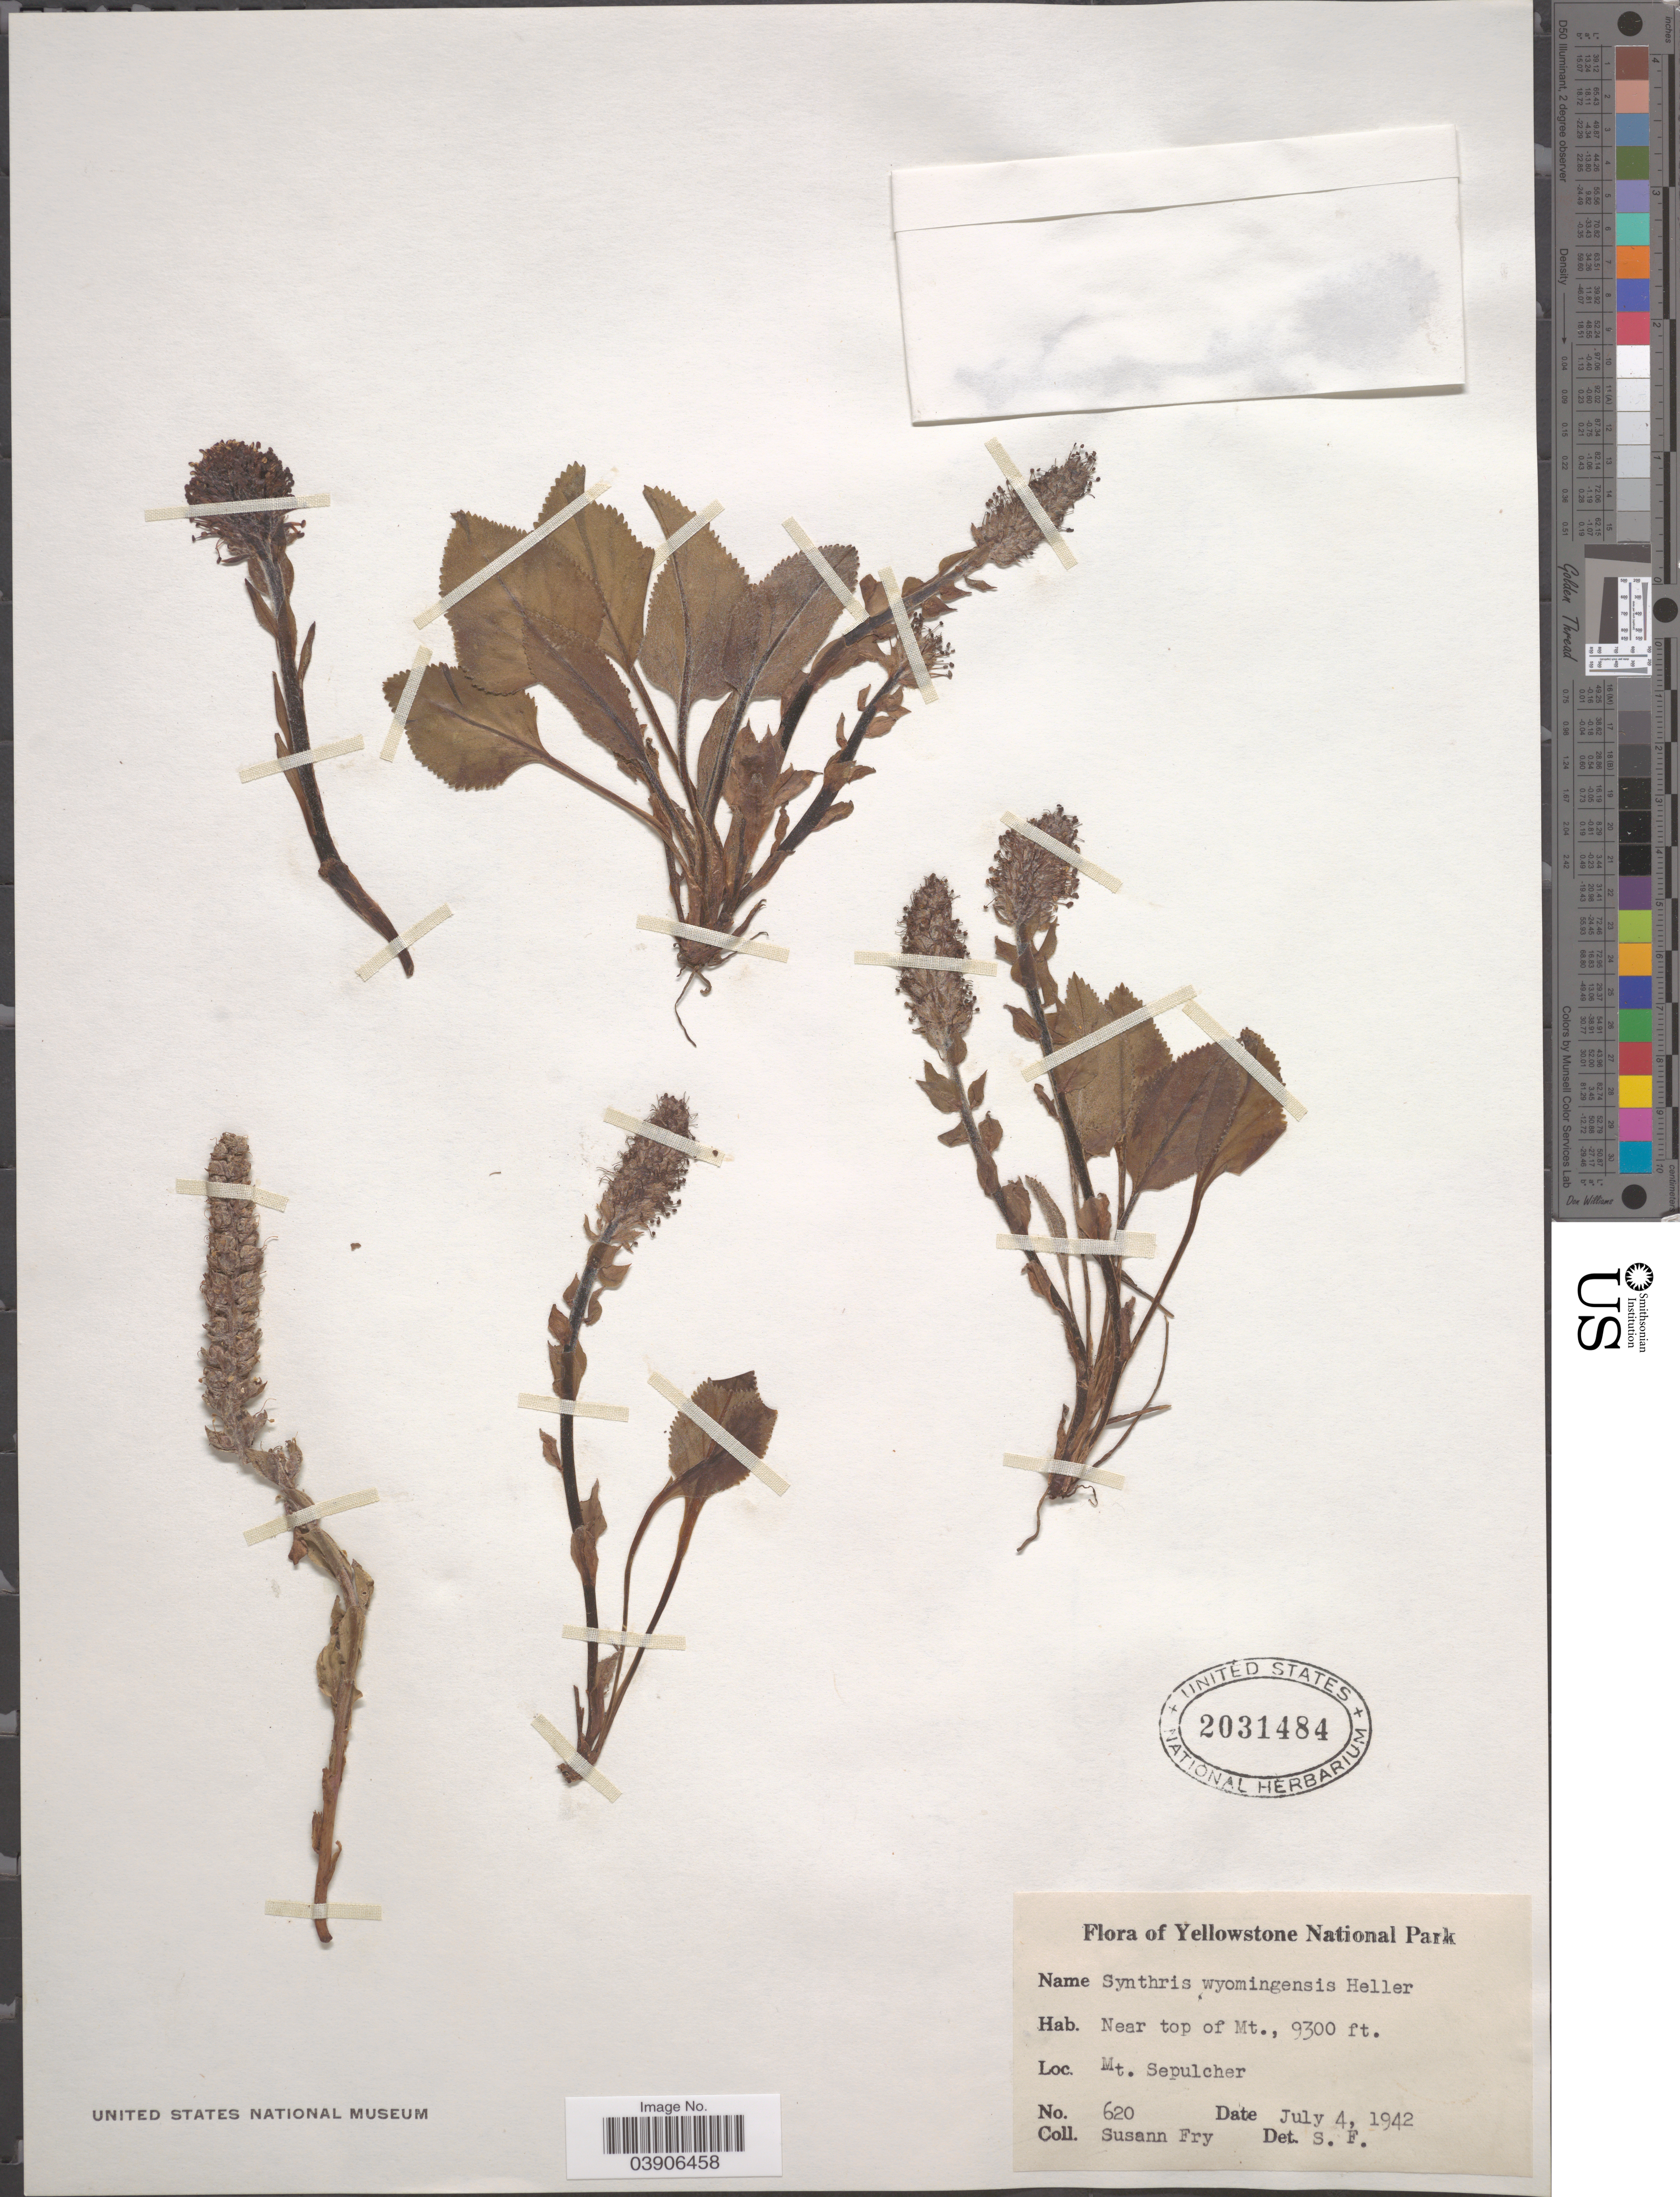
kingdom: Plantae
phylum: Tracheophyta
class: Magnoliopsida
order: Lamiales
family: Plantaginaceae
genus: Synthyris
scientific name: Synthyris wyomingensis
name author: A. Heller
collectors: S. Fry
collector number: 620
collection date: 1942-07-04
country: United States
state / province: Wyoming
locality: Yellowstone National Park. Near top of Mt. Mt. Sepulcher.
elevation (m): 2835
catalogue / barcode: US 2031484